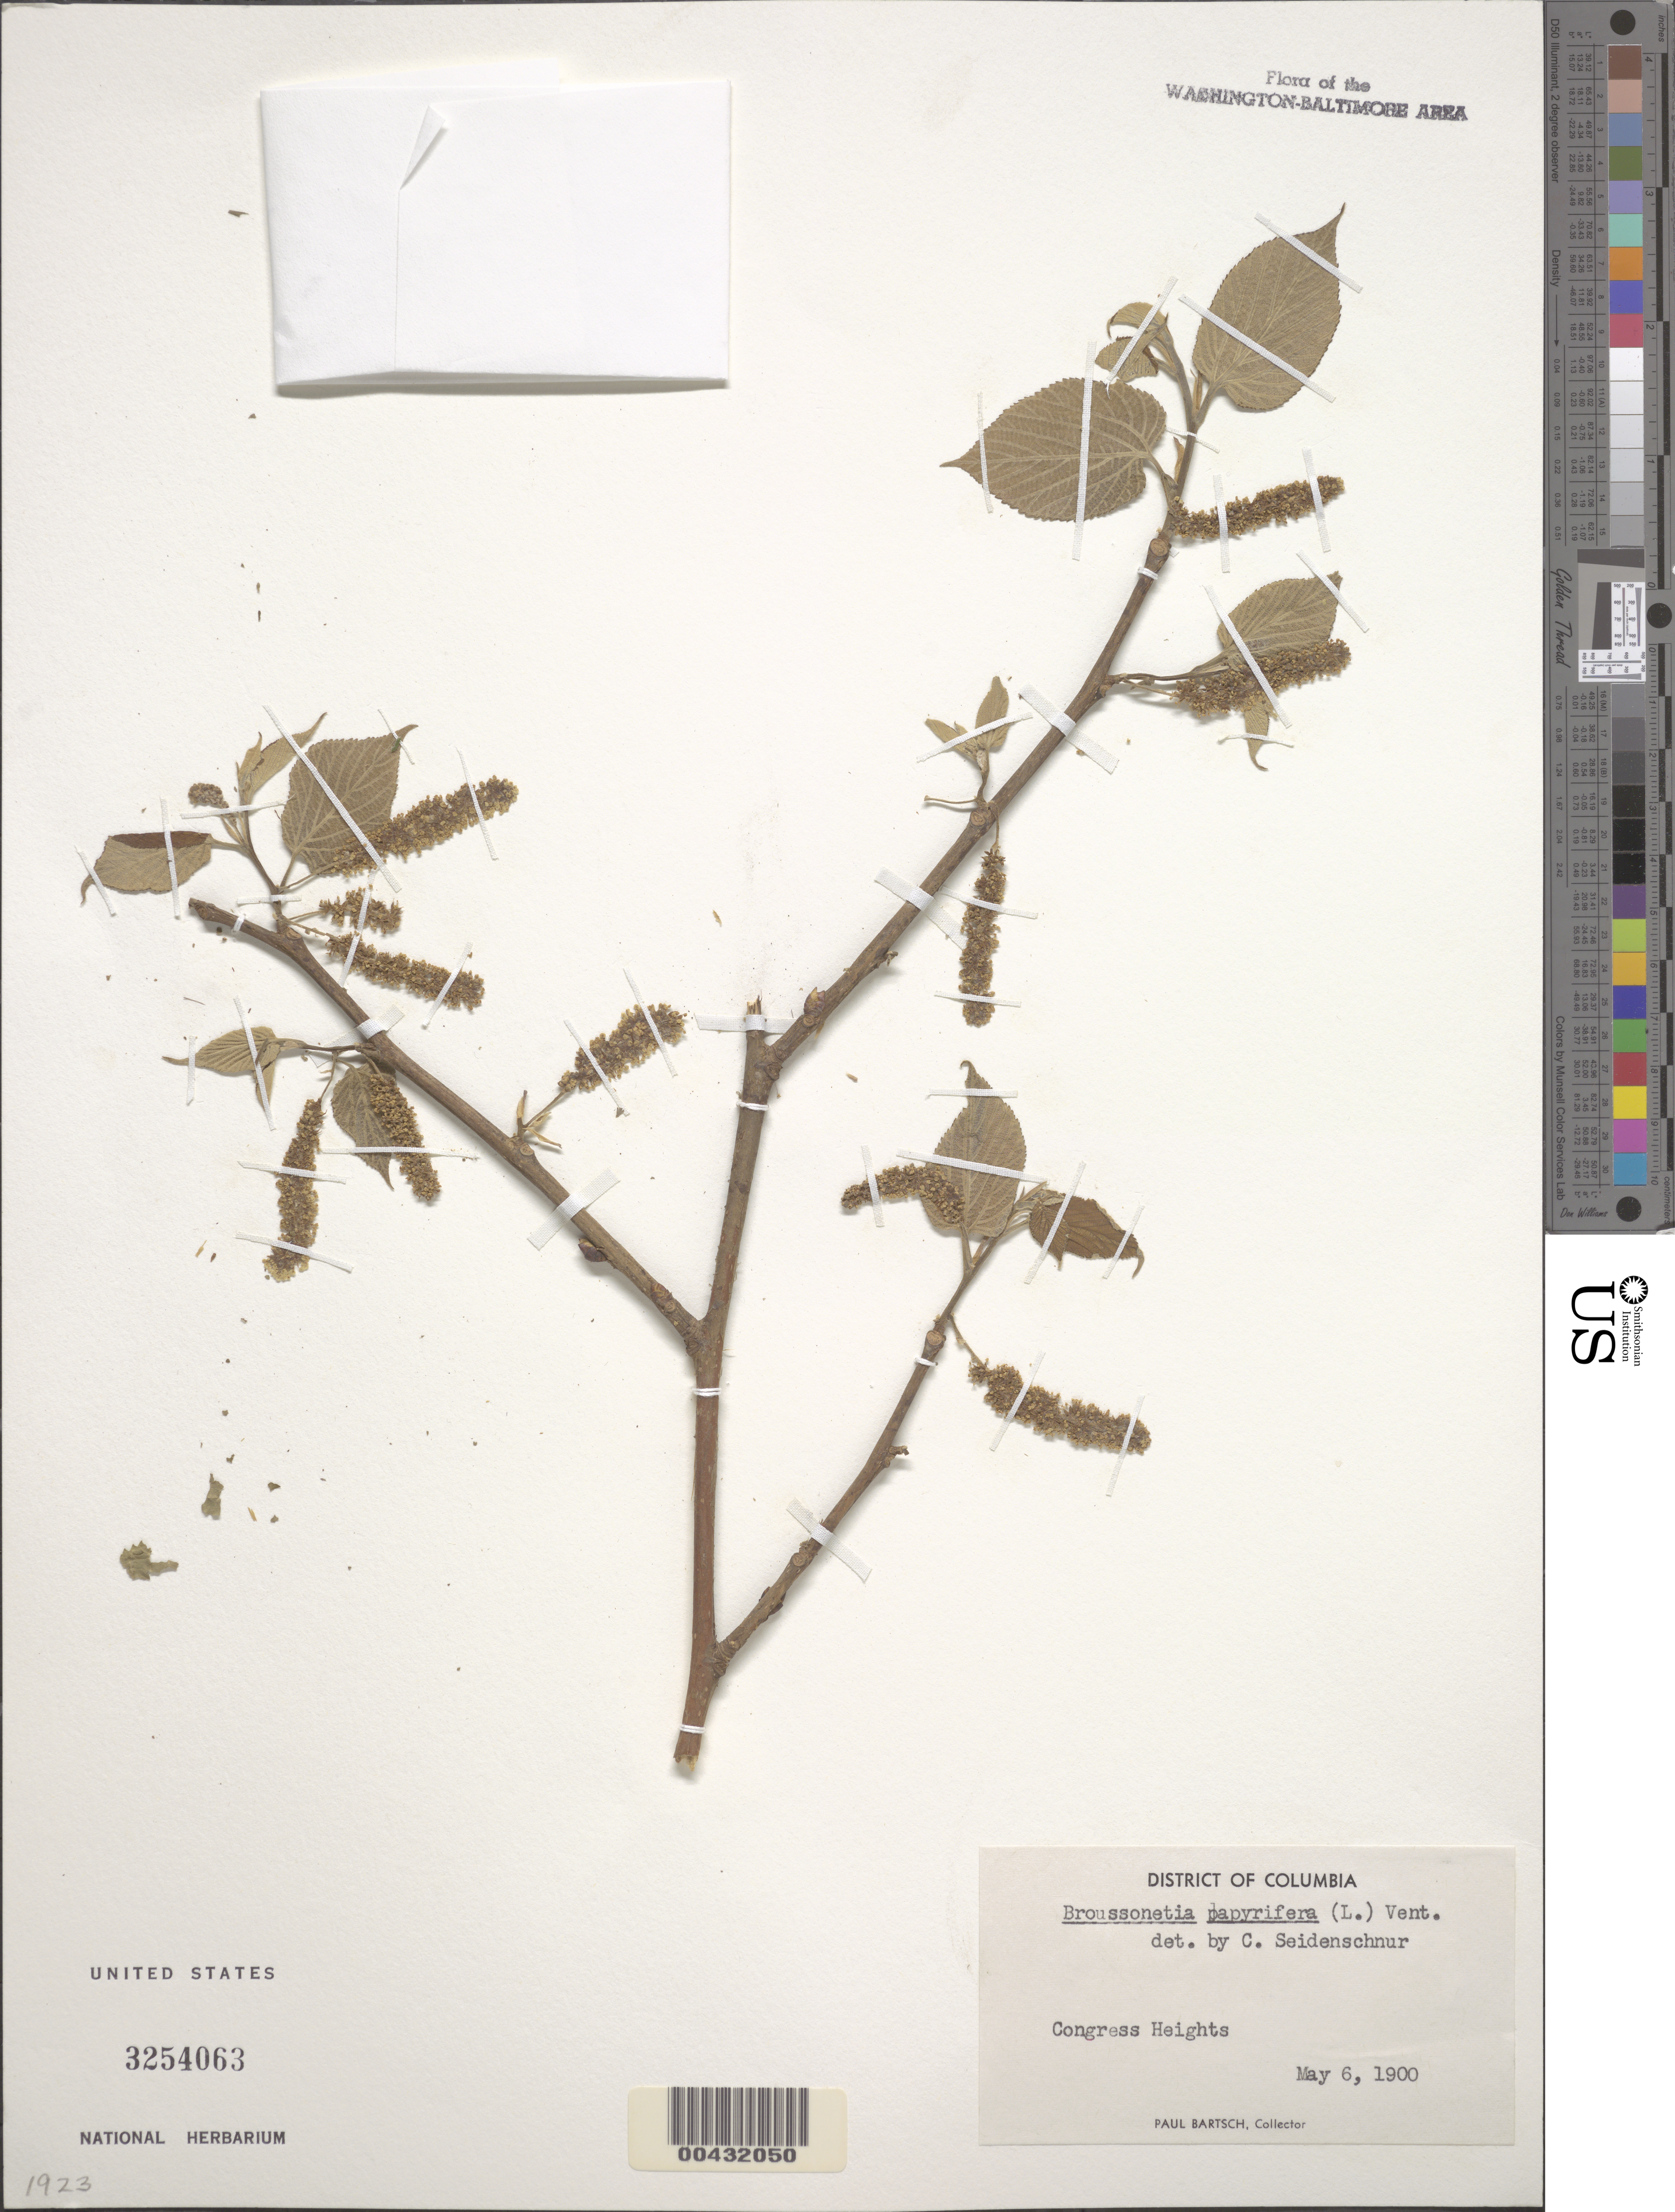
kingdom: Plantae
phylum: Tracheophyta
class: Magnoliopsida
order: Rosales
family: Moraceae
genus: Broussonetia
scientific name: Broussonetia papyrifera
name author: (L.) L'Hér. ex Vent.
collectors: P. Bartsch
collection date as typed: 06 May 1900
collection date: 1900-05-06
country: United States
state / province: District of Columbia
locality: Congress Heights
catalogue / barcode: US 3254063